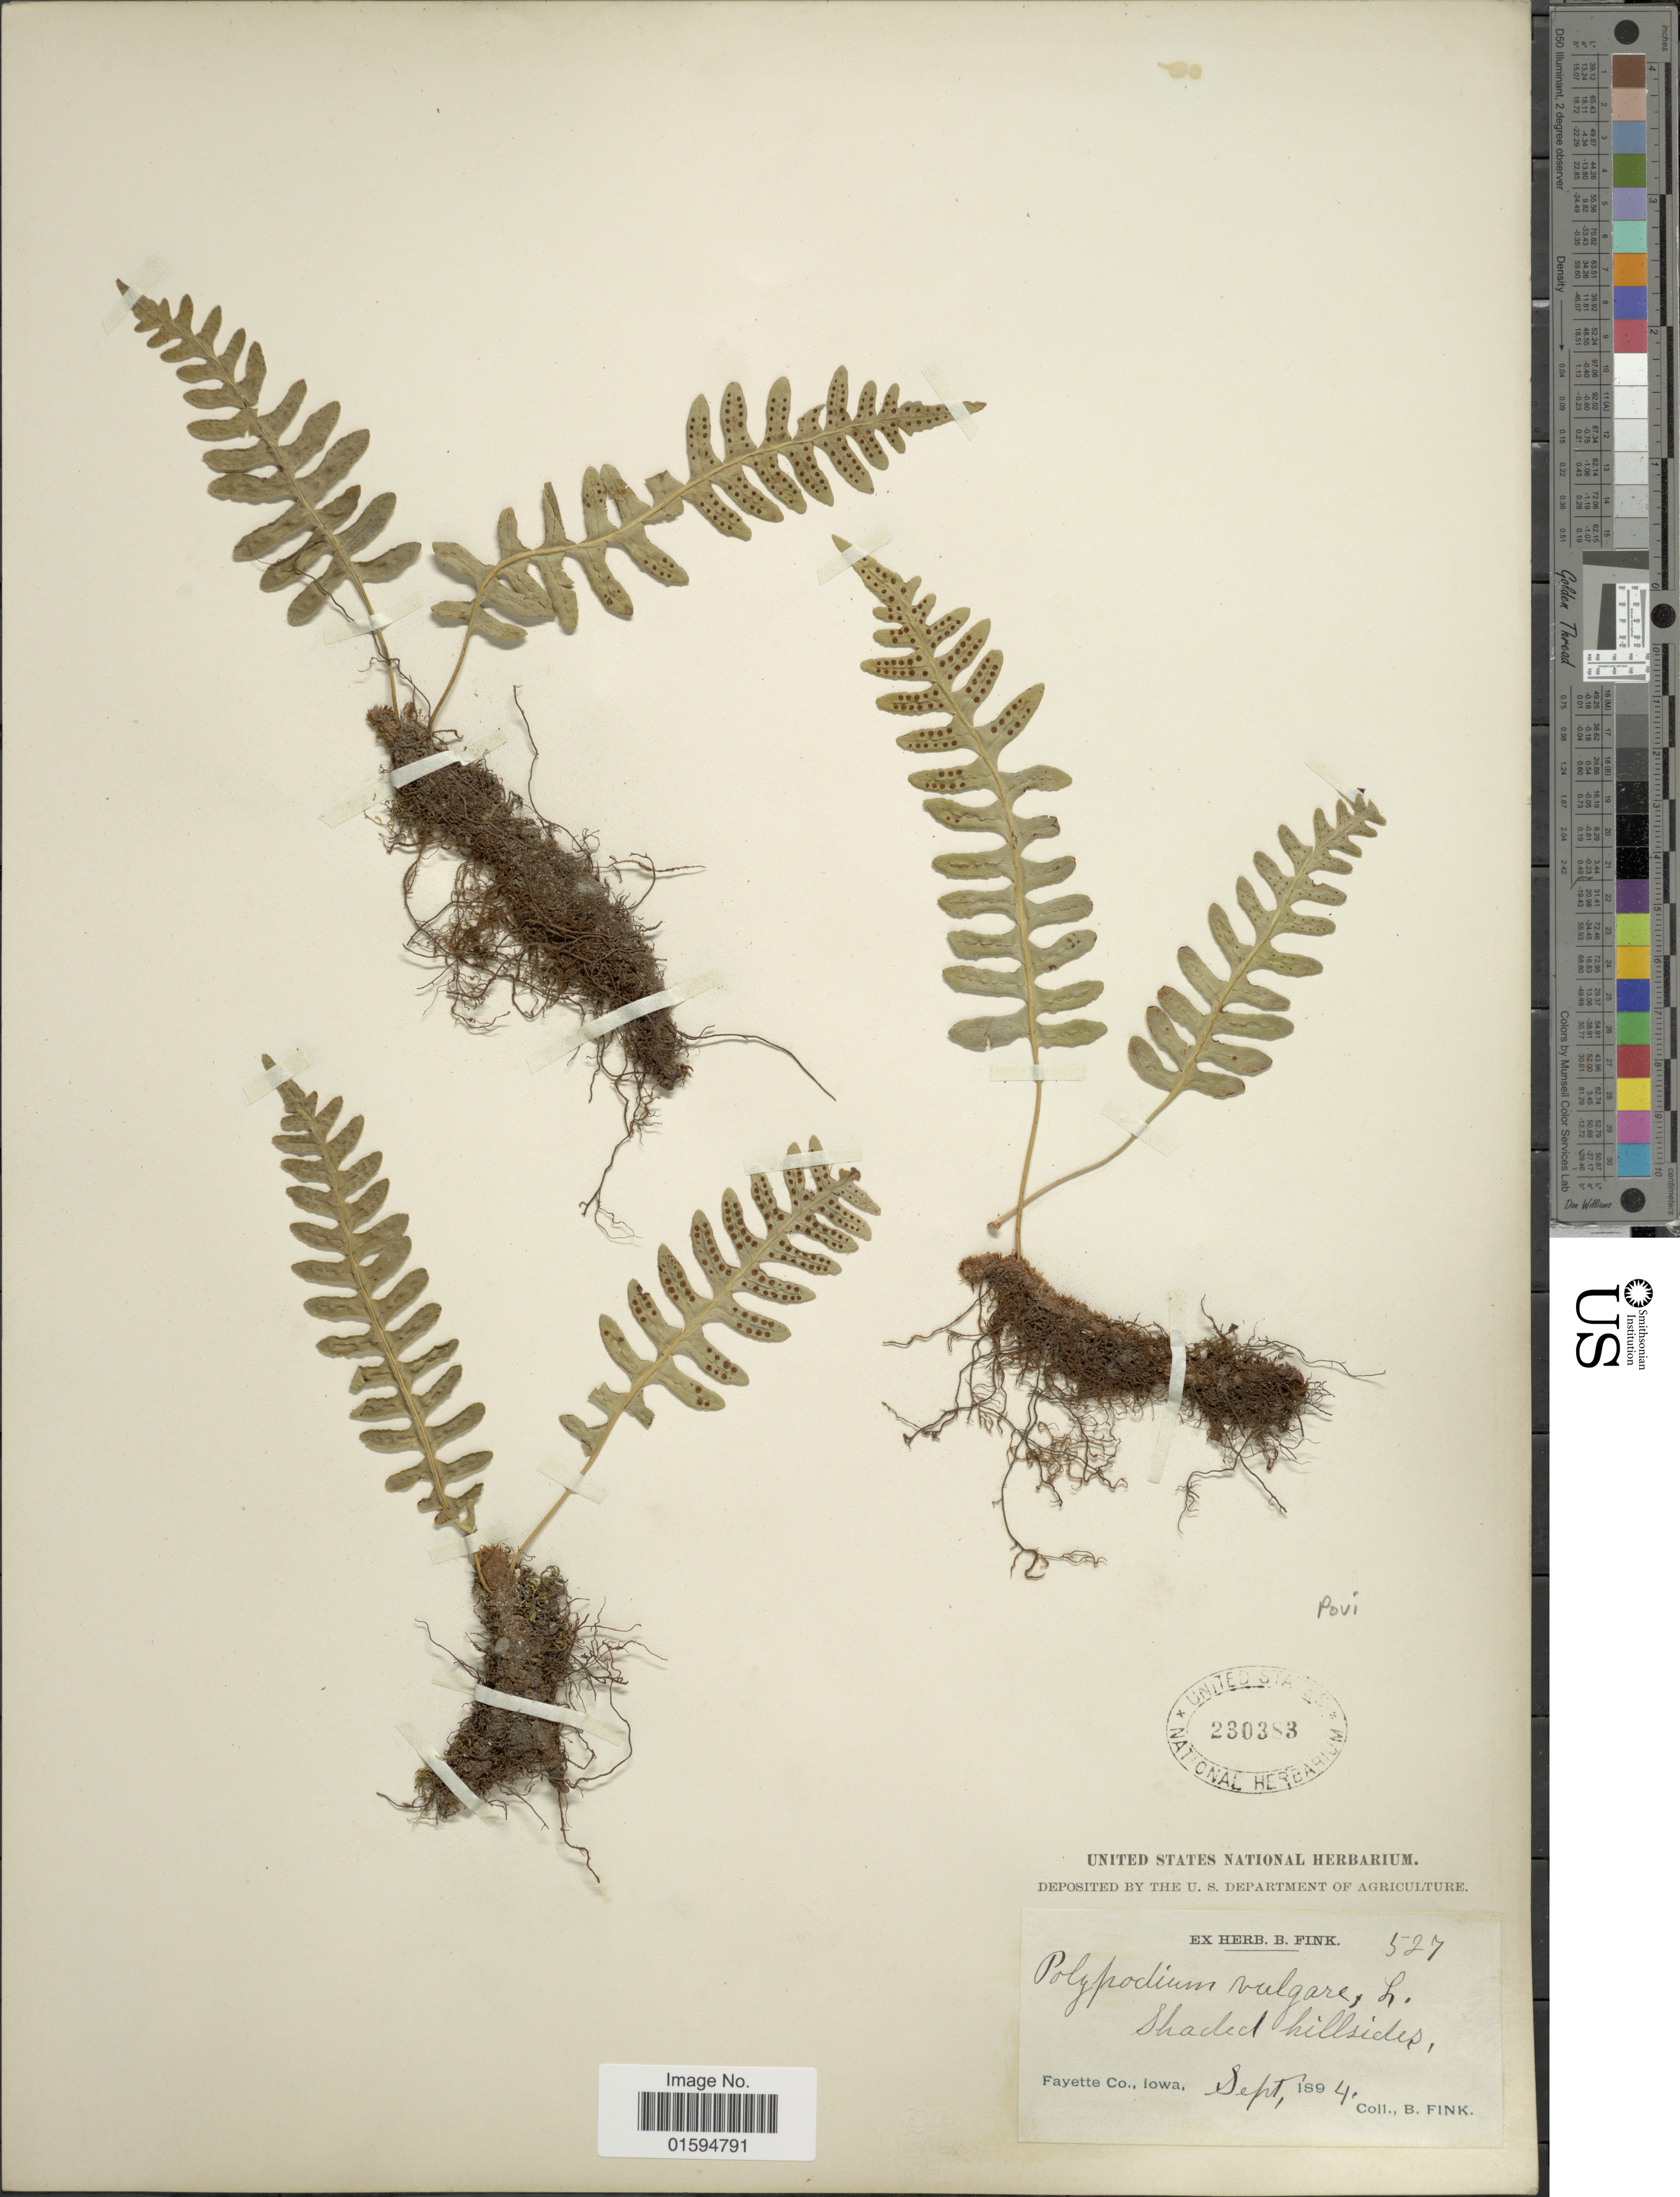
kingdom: Plantae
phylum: Tracheophyta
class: Polypodiopsida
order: Polypodiales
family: Polypodiaceae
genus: Polypodium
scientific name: Polypodium virginianum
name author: L.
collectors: B. Fink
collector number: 527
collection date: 1894-09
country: United States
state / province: Iowa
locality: Shaded Hillsides, Fayette Co.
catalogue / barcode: US 230383